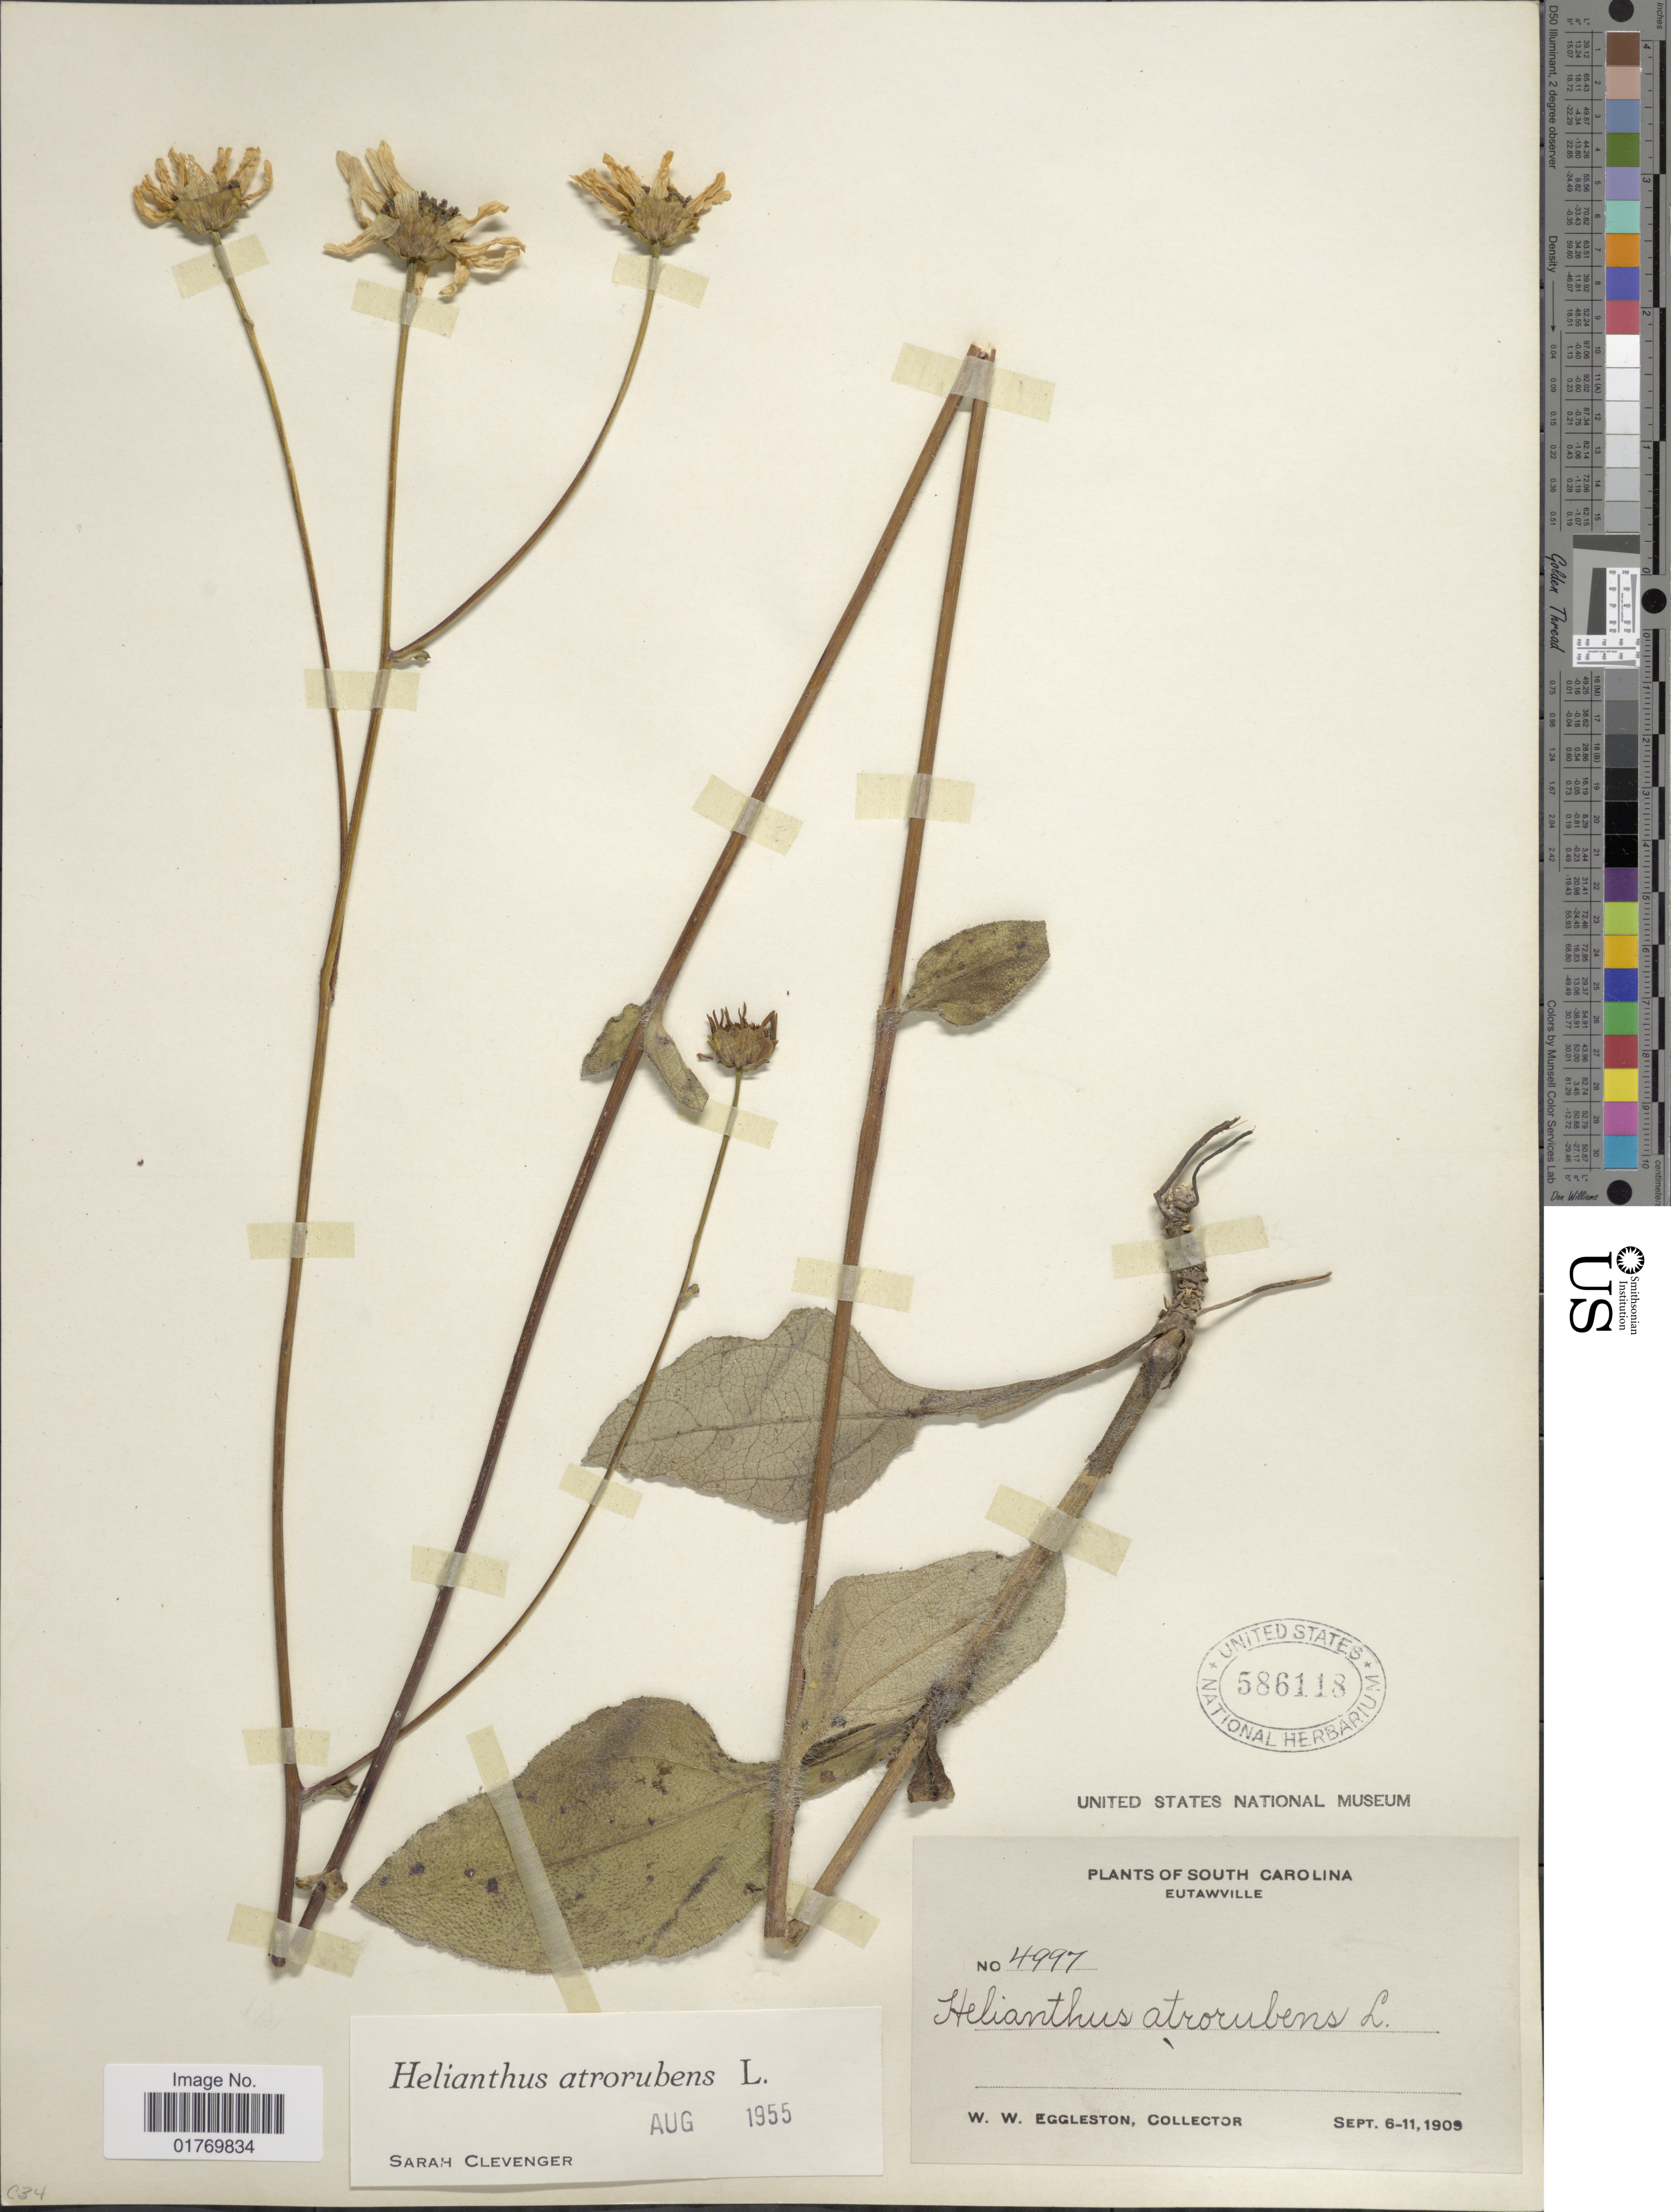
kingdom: Plantae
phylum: Tracheophyta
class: Magnoliopsida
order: Asterales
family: Asteraceae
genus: Helianthus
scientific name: Helianthus atrorubens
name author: L.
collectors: W. W. Eggleston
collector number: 4997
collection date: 1909-09-06/1909-09-11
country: United States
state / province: South Carolina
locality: Eutawville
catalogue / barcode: US 586118